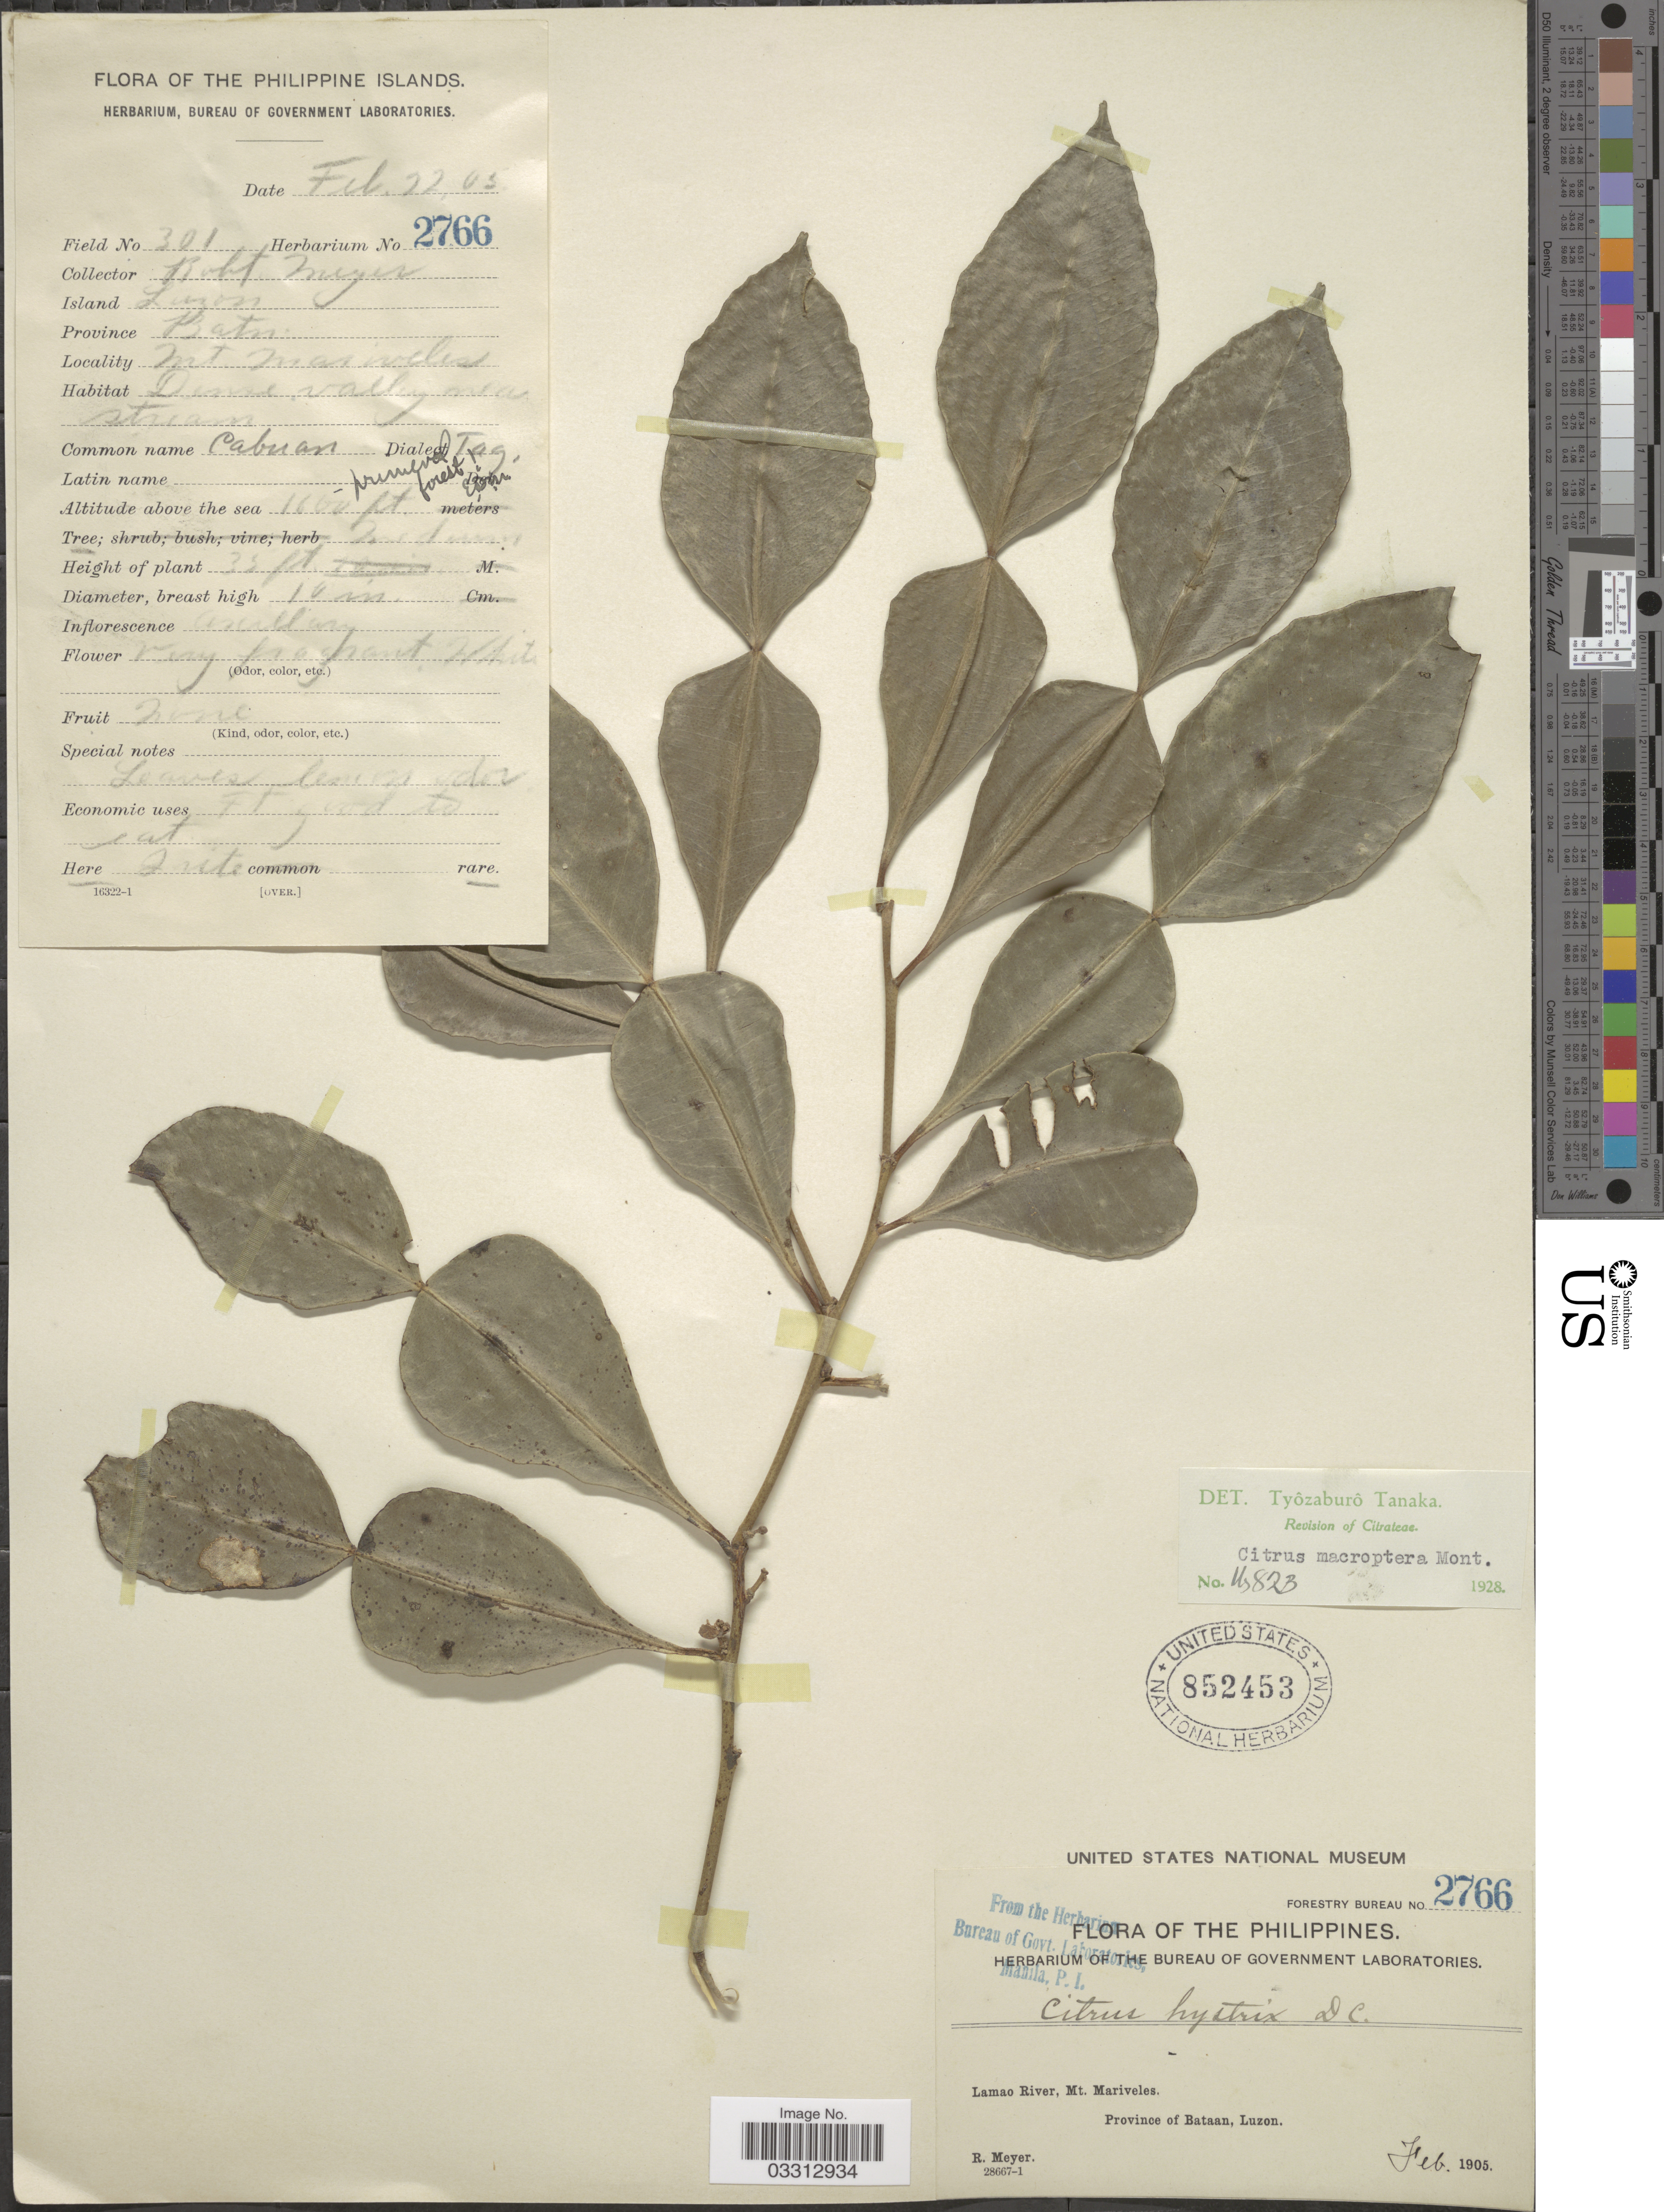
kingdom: Plantae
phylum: Tracheophyta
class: Magnoliopsida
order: Sapindales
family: Rutaceae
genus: Citrus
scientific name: Citrus macroptera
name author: Montrouz.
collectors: R. Meyer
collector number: Forestry Bureau 2766/ 301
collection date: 1905-02-22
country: Philippines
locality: Lamao River, Mt. Mariveles. Province of Bataan, Luzon.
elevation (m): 488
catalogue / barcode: US 852453